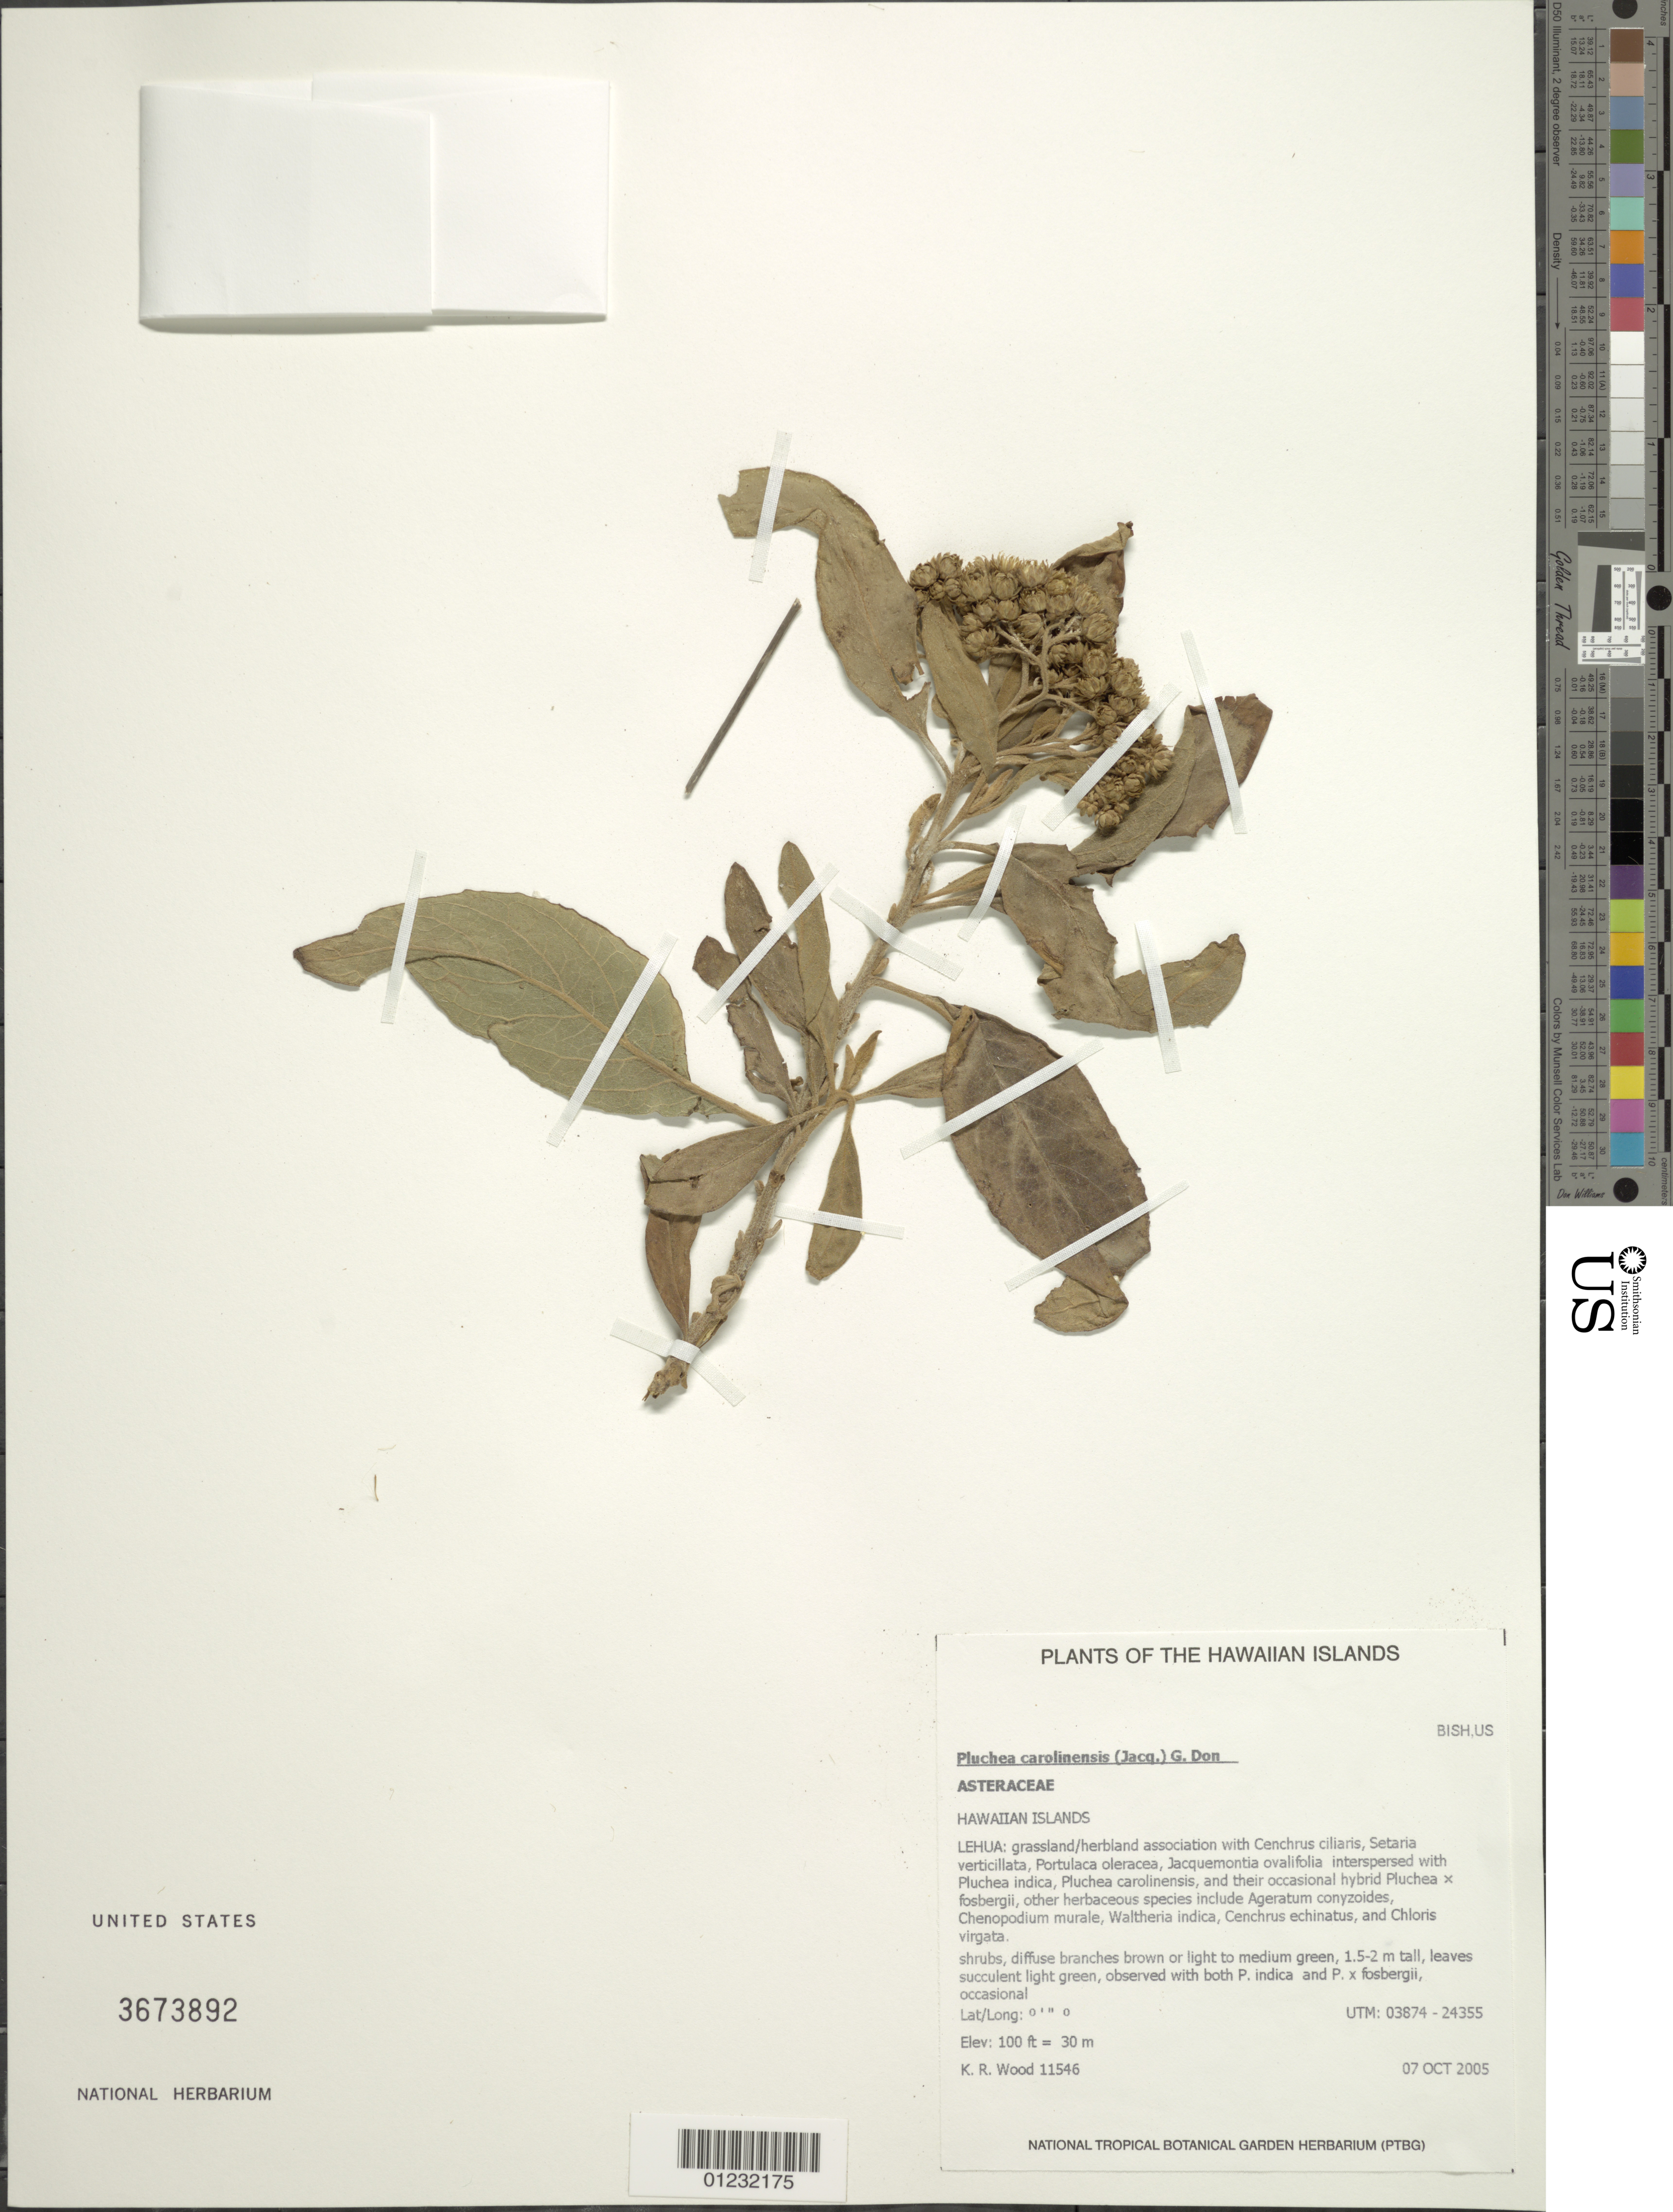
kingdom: Plantae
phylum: Tracheophyta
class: Magnoliopsida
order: Asterales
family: Asteraceae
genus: Pluchea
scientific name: Pluchea carolinensis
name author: (Jacq.) D. Don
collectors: K. R. Wood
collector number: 11546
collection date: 2005-10-07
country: United States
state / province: Hawaii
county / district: Kauai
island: Lehua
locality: Grassland/herbland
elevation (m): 30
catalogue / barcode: US 3673892